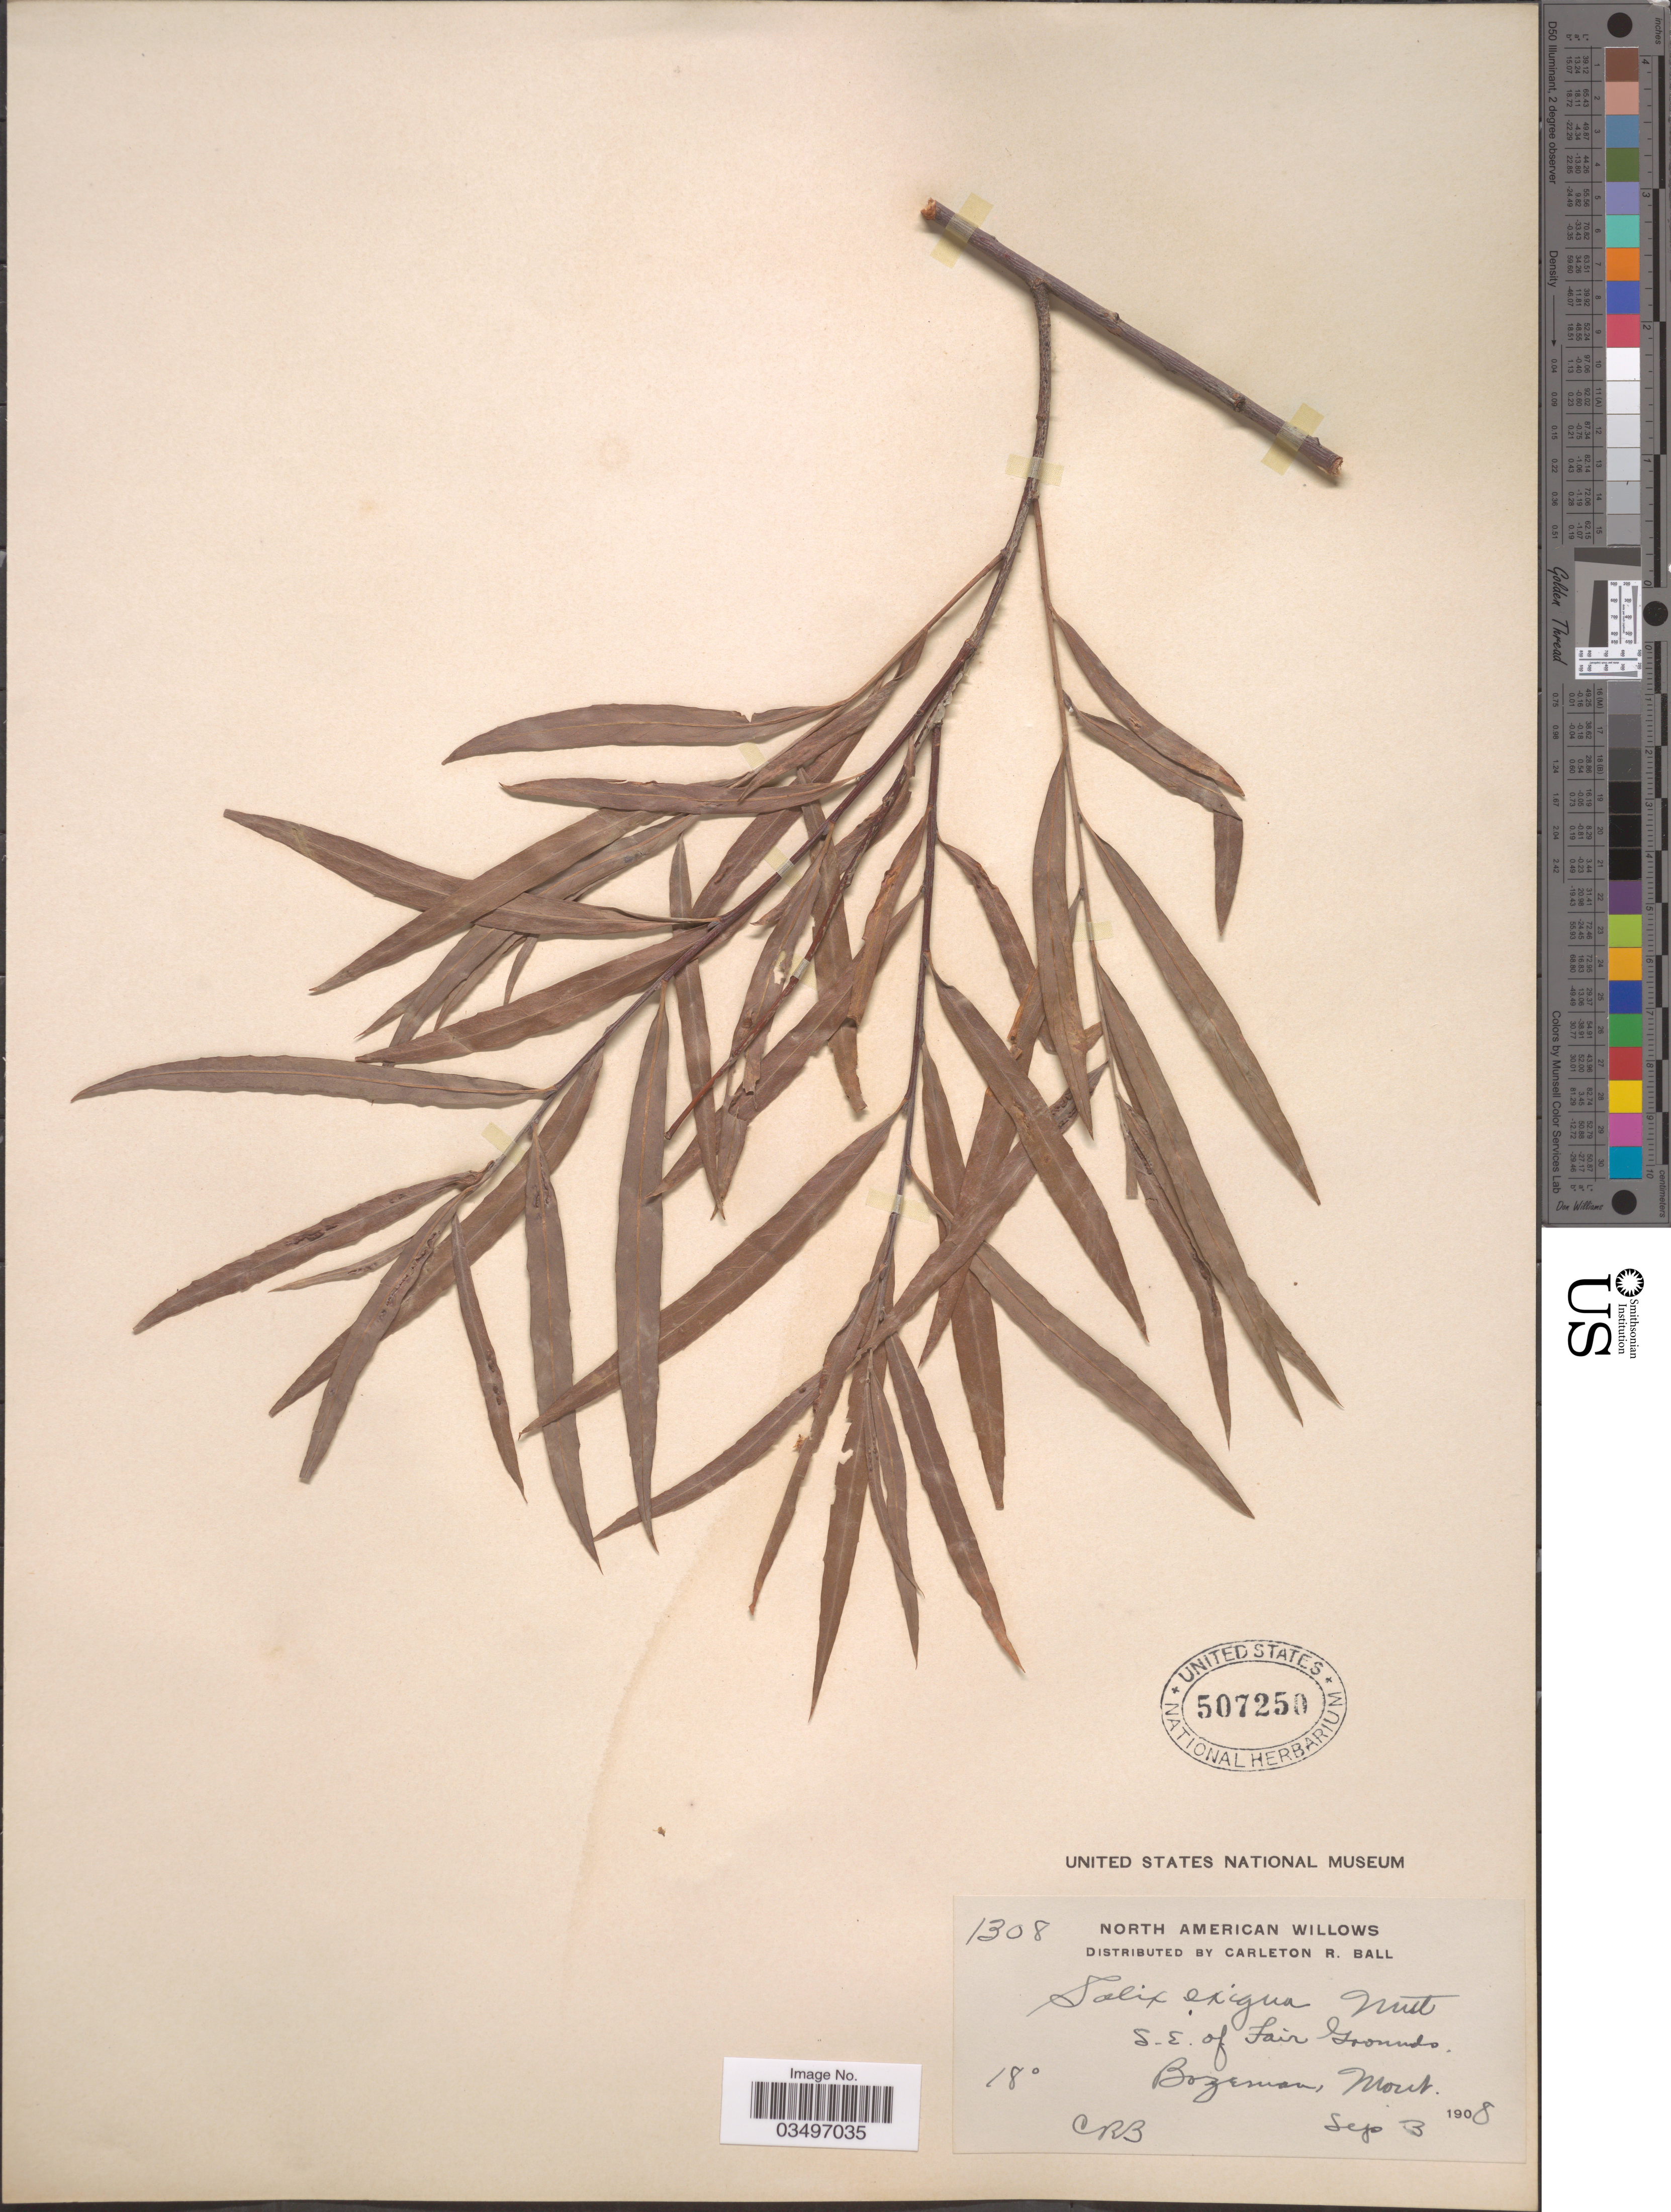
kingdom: Plantae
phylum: Tracheophyta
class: Magnoliopsida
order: Malpighiales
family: Salicaceae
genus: Salix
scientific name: Salix exigua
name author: Nutt.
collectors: C. R. Ball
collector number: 1308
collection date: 1908-09-03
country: United States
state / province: Montana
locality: S.E. of Fair Grounds, 18º Bozeman.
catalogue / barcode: US 507250